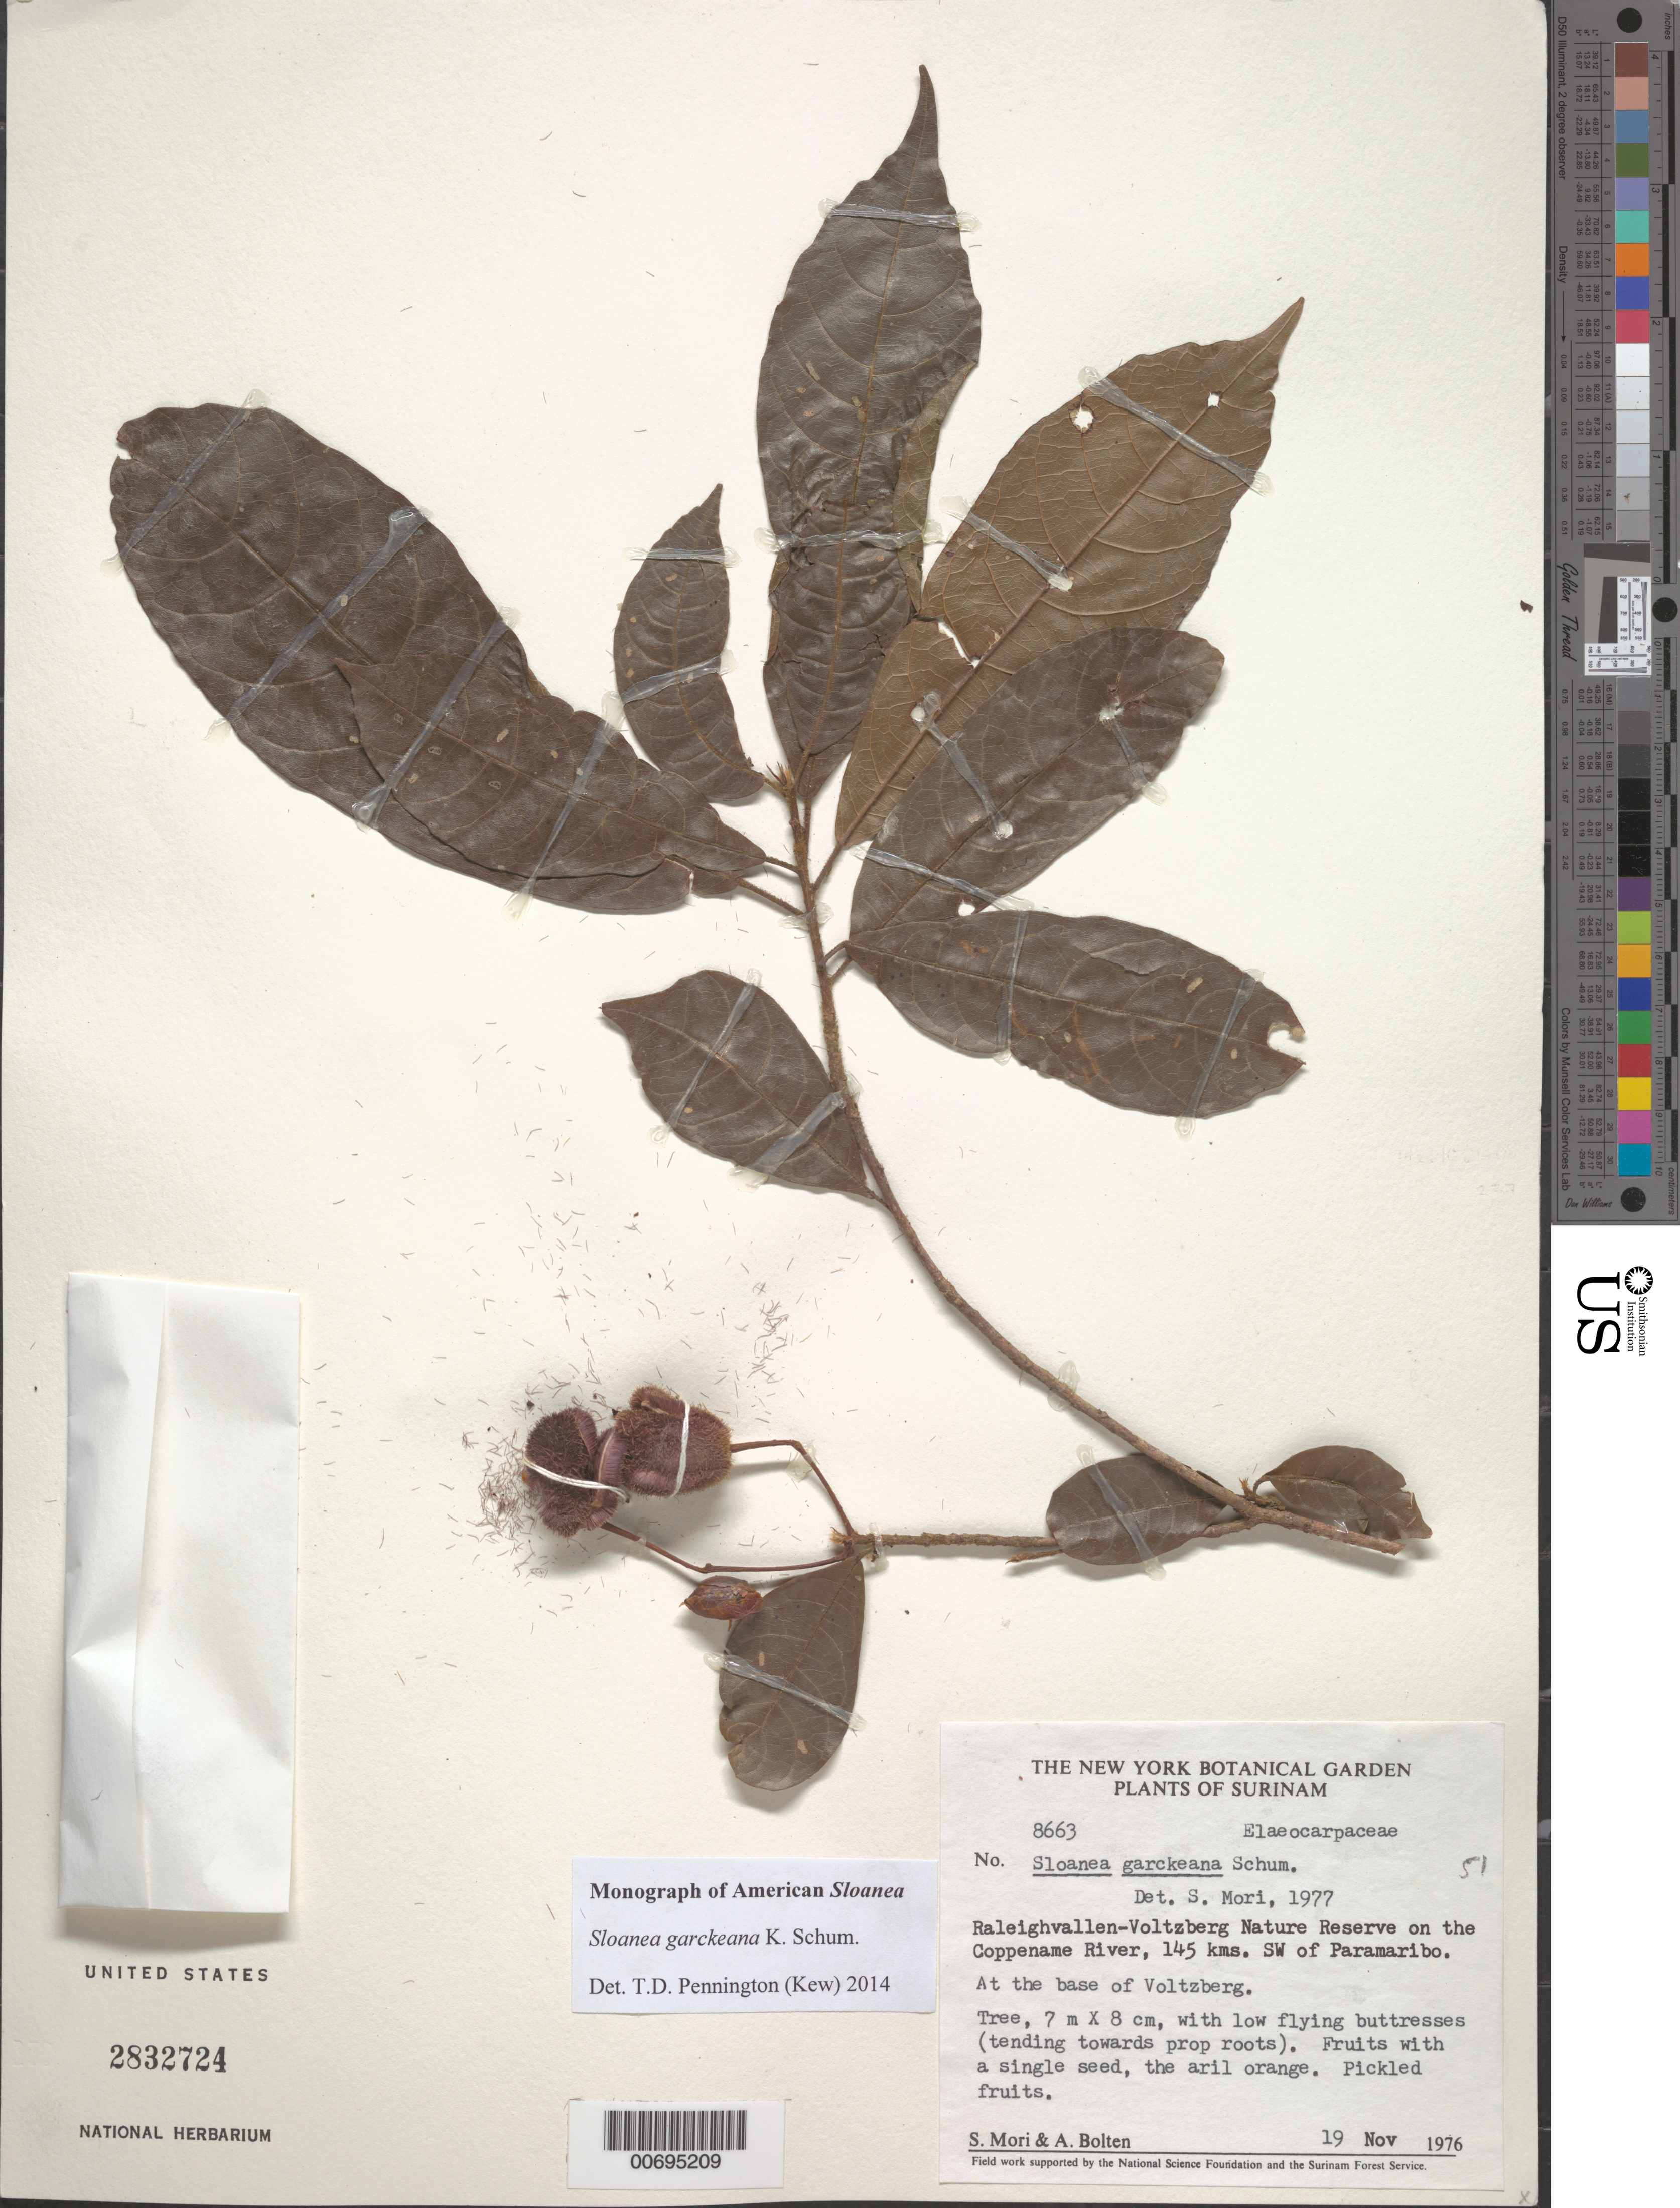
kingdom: Plantae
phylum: Tracheophyta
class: Magnoliopsida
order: Oxalidales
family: Elaeocarpaceae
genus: Sloanea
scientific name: Sloanea garckeana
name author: K. Schum.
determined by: Pennington, T. D., (K)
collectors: S. Mori & A. Bolten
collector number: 8663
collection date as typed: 19-Nov-76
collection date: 1976-11-19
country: Suriname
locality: Raleighvallen-Voltzberg Nat. Resv. on Coppename River, 145 km SW of Paramaribo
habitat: Base of Voltzberg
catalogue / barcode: US 2832724